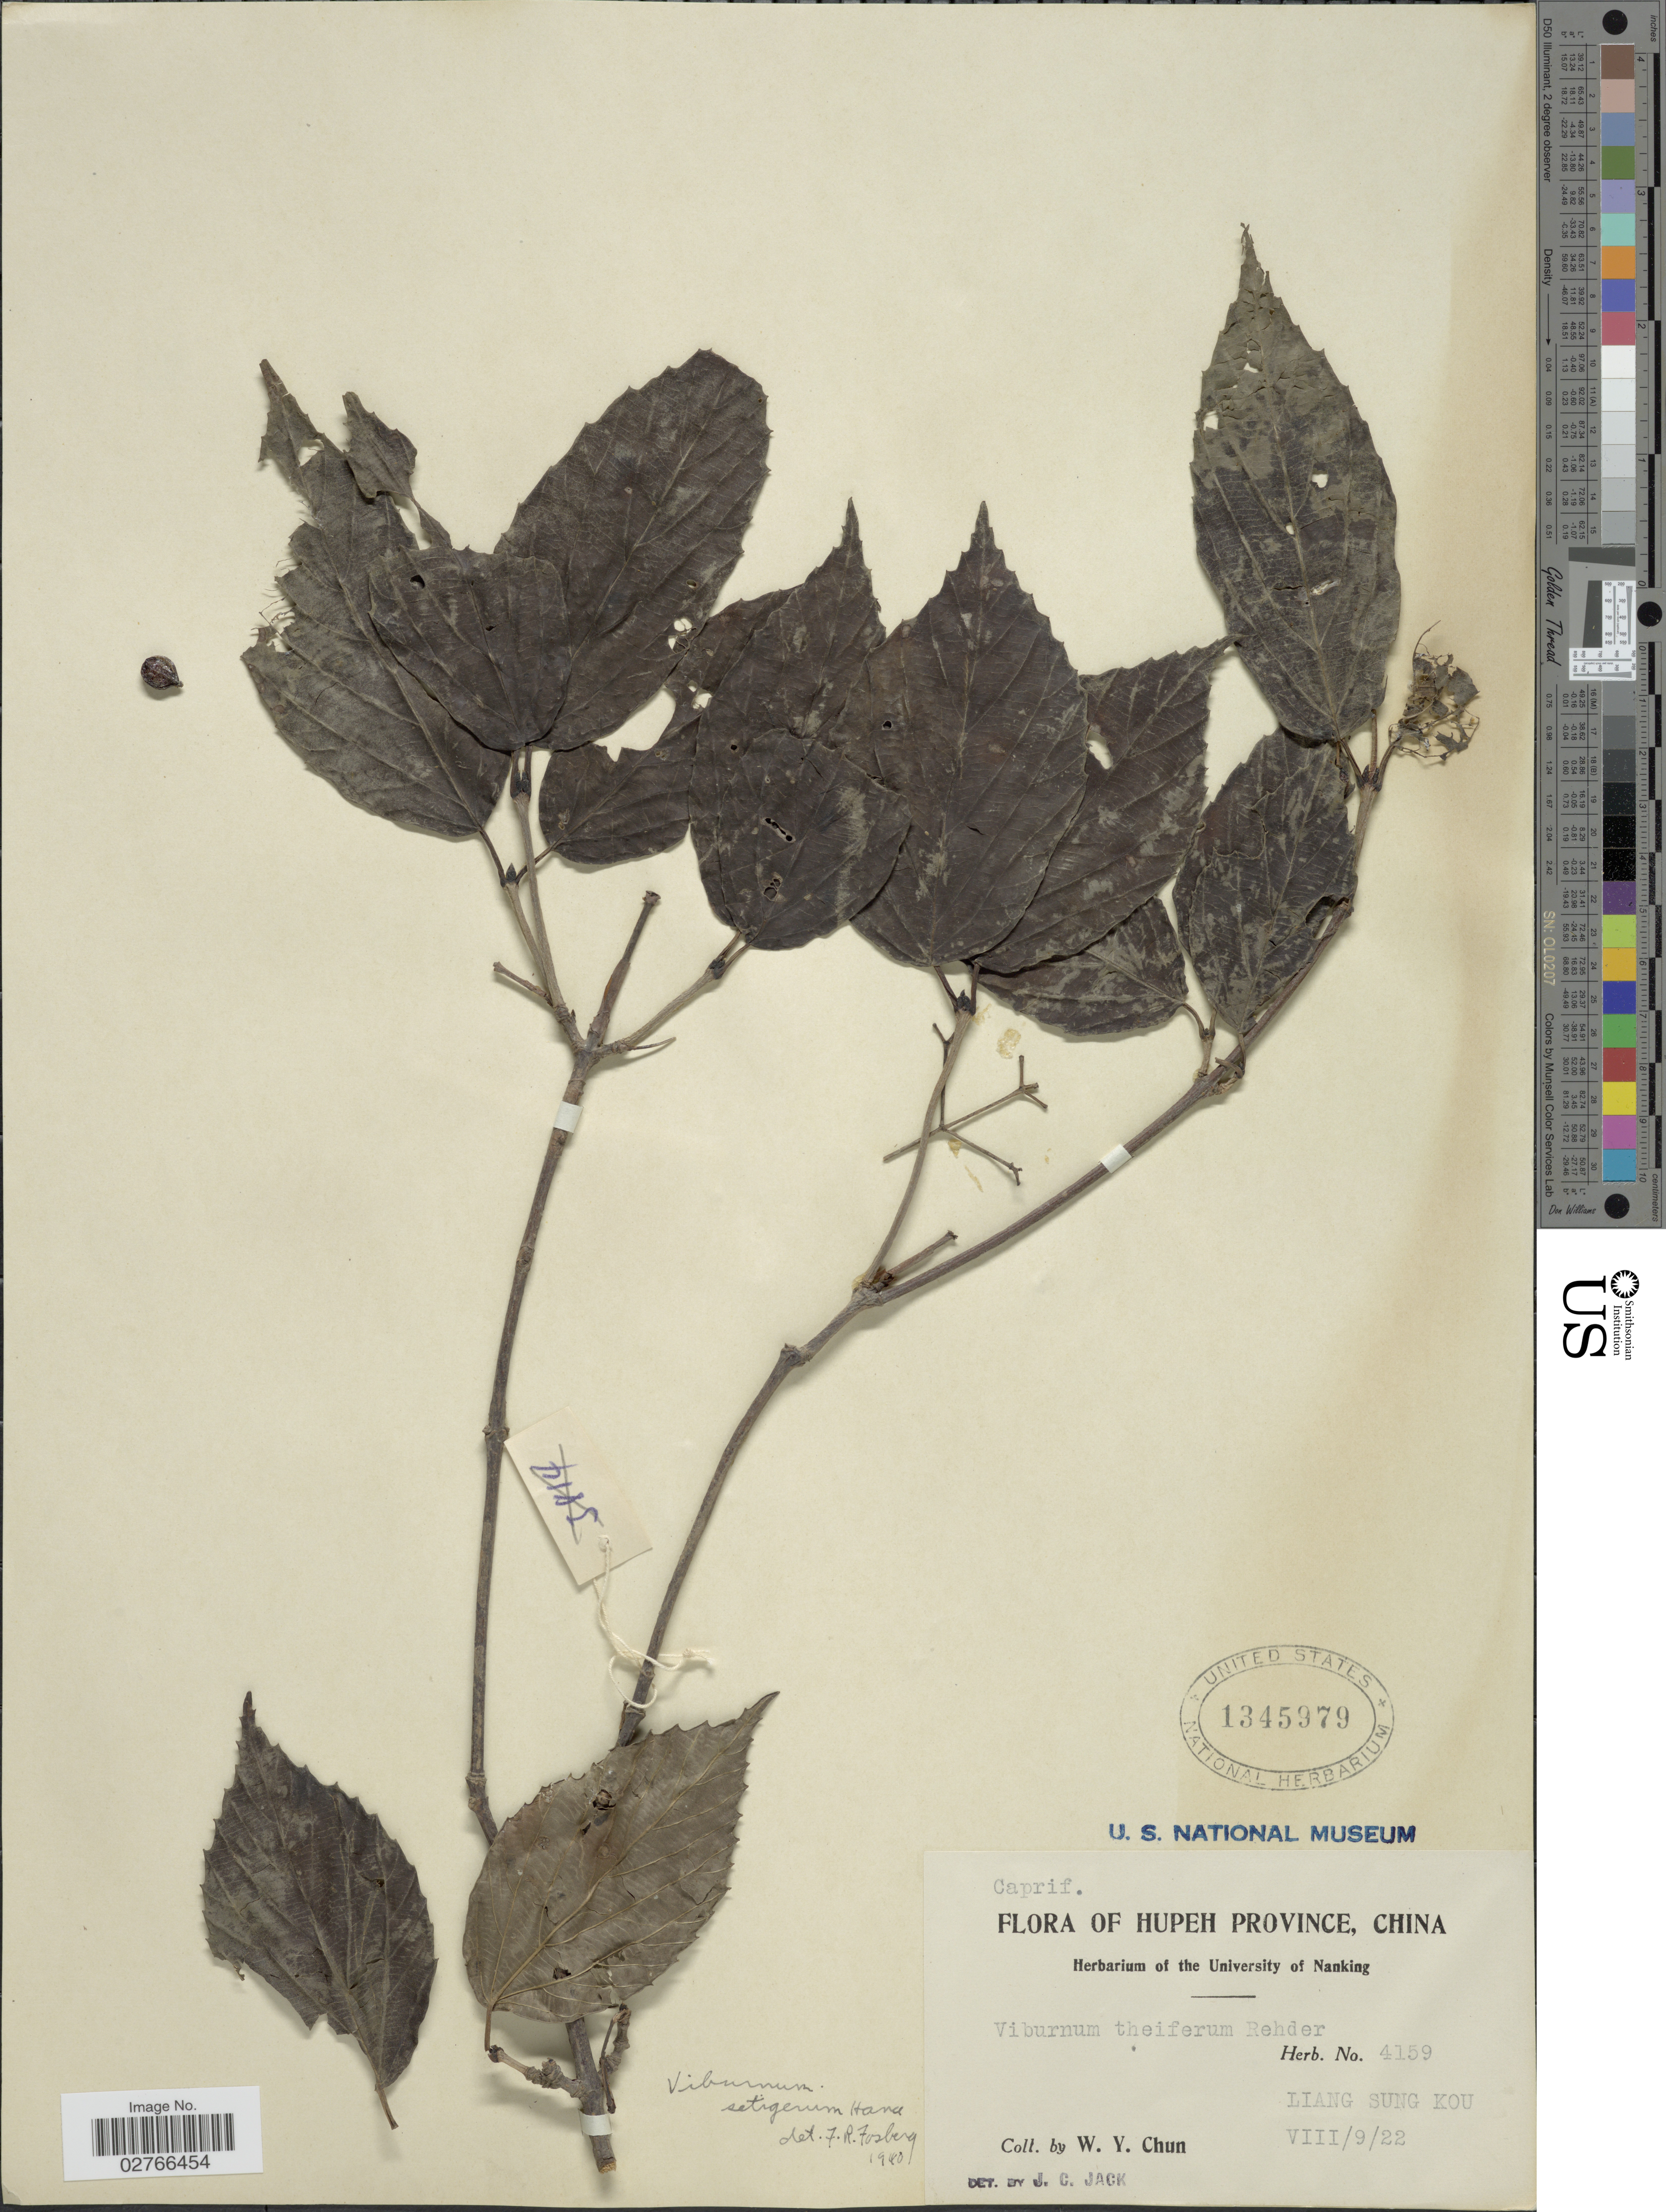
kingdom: Plantae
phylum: Tracheophyta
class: Magnoliopsida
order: Dipsacales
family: Viburnaceae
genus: Viburnum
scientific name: Viburnum setigerum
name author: Hance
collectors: W. Y. Chun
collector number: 4159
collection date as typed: Transcribed d/m/y: 9/8/22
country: China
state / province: Hubei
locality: Hupeh Province, Liang Sung Kou.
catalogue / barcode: US 1345979